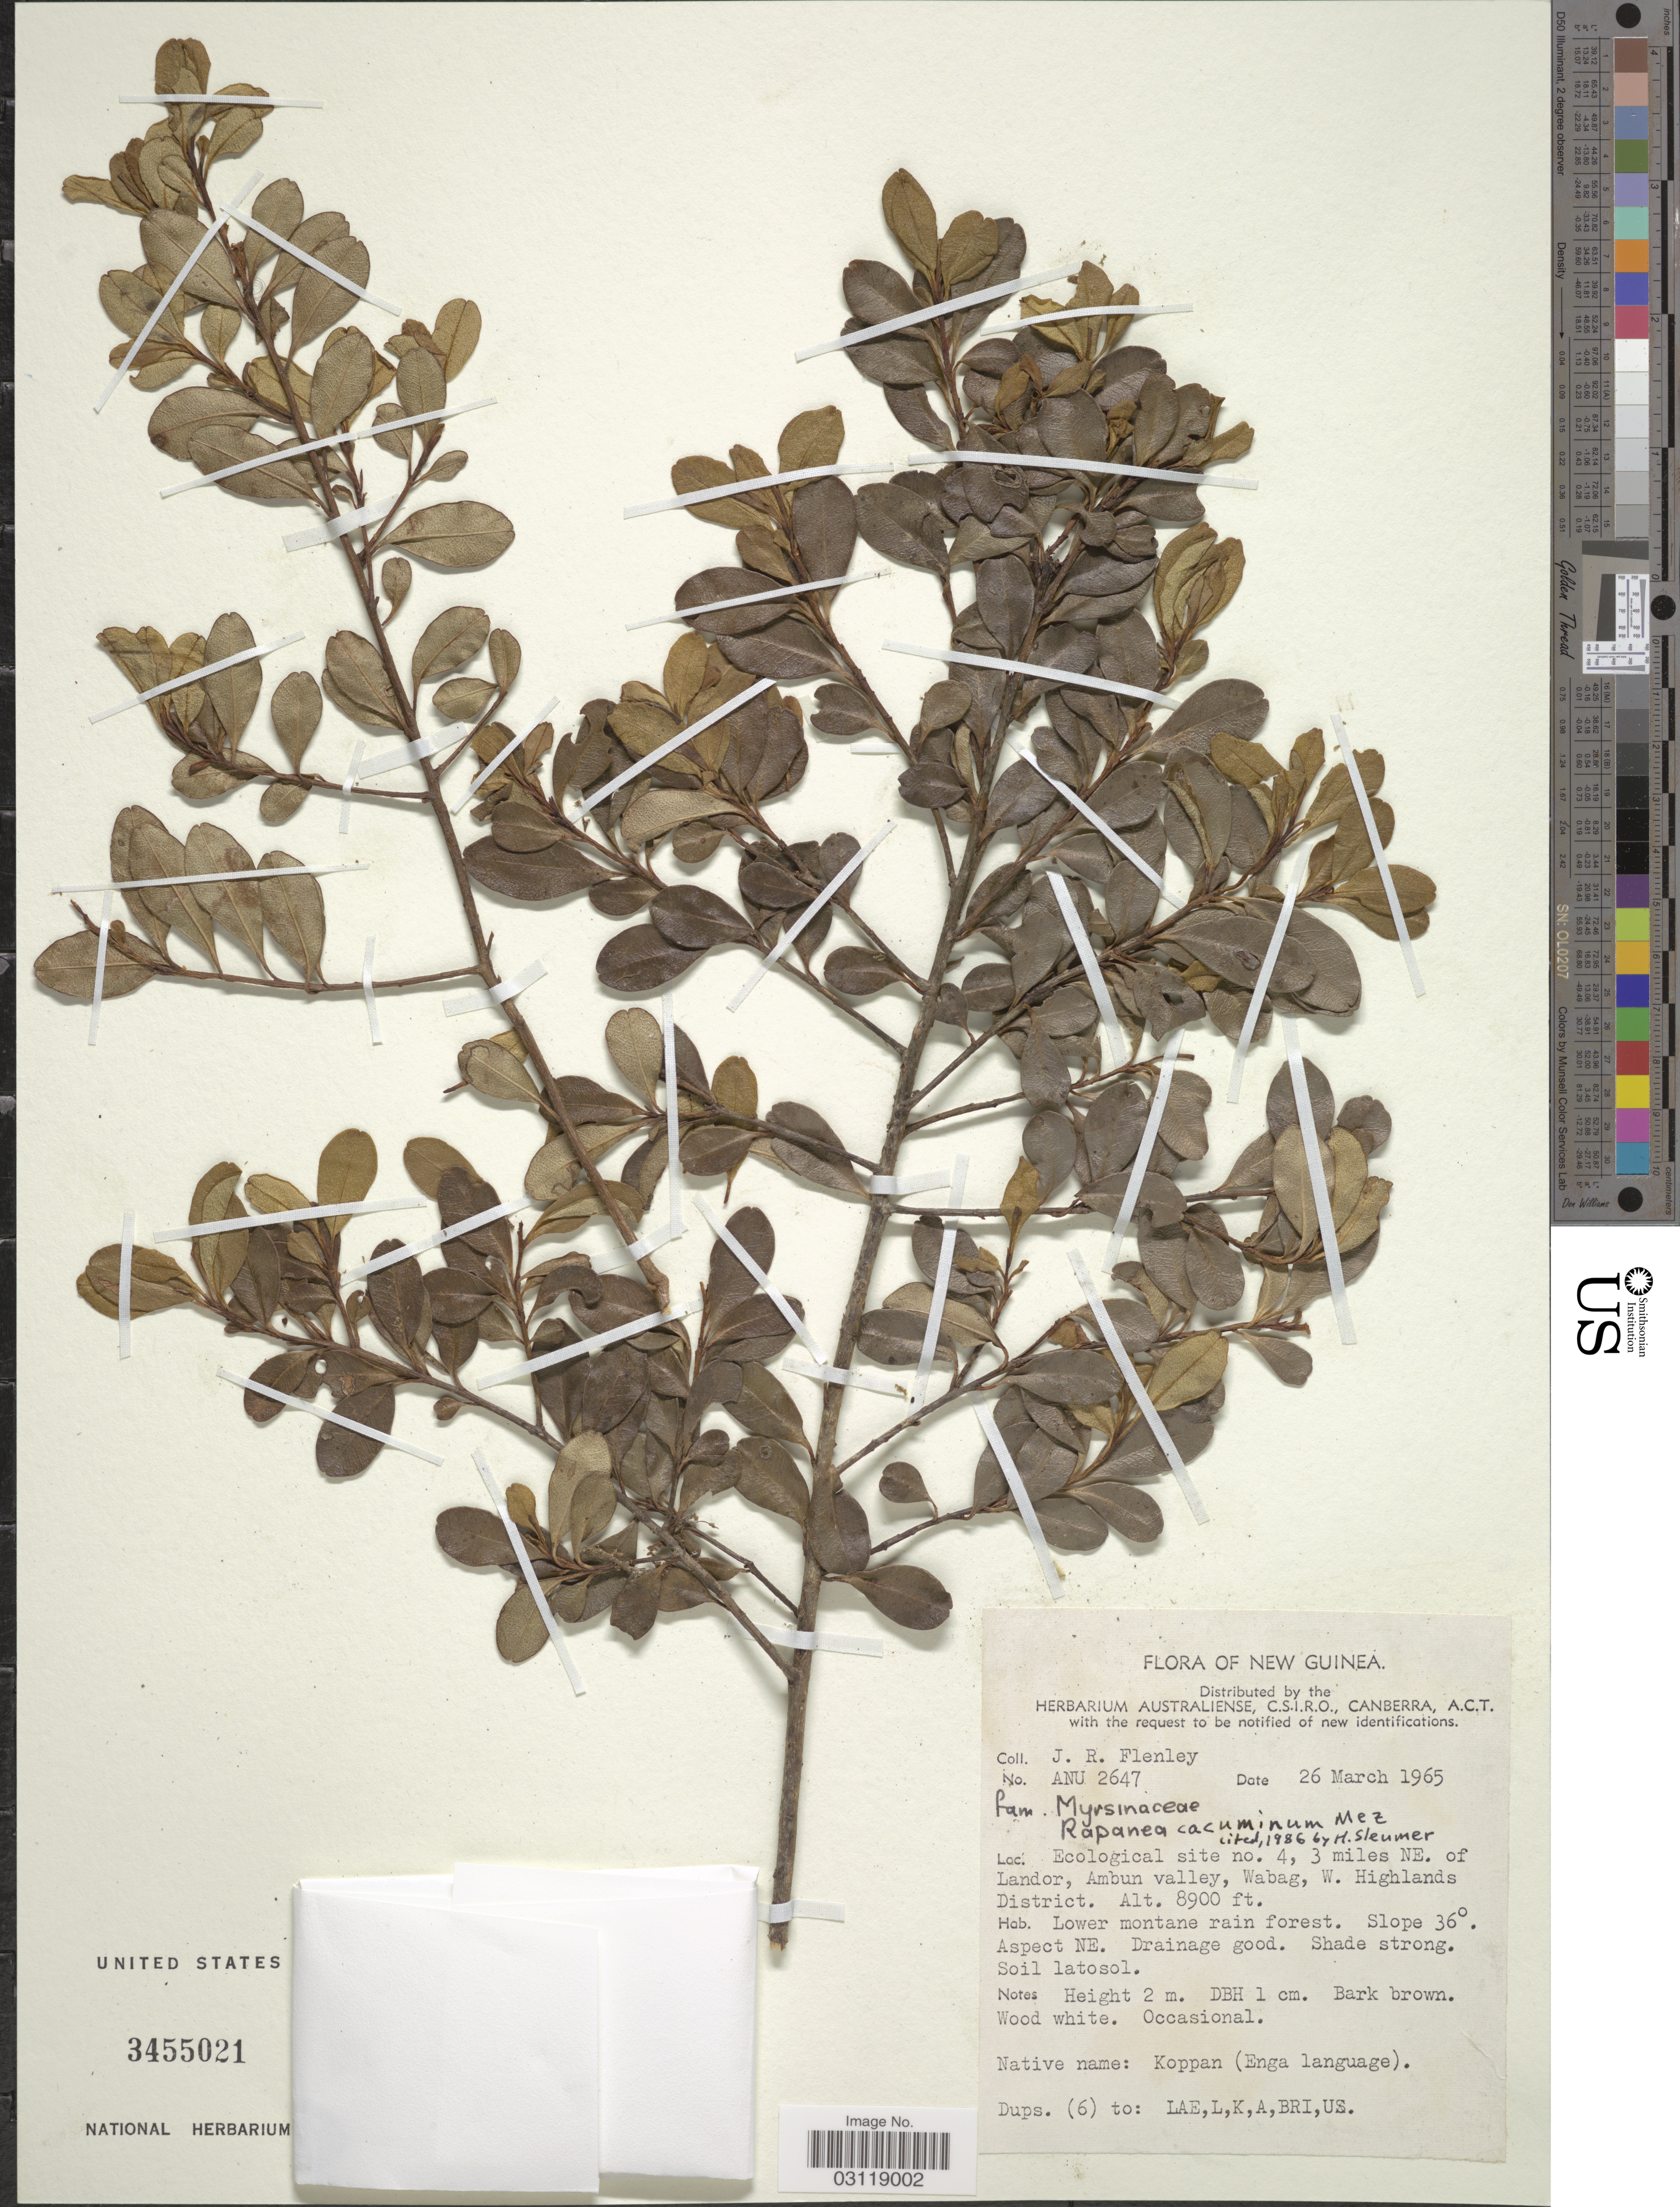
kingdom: Plantae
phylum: Tracheophyta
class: Magnoliopsida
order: Ericales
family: Primulaceae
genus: Rapanea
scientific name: Rapanea cacuminum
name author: Mez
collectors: J. Flenley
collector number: ANU 2647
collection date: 1965-03-26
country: Papua New Guinea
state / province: Western Highlands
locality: New Guinea. Ecological site no. 4, 3 miles NE of Landor, Ambun valley, Wabag, W. Highlands District. Slope 36° Aspect NE.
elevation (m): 2713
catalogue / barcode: US 3455201